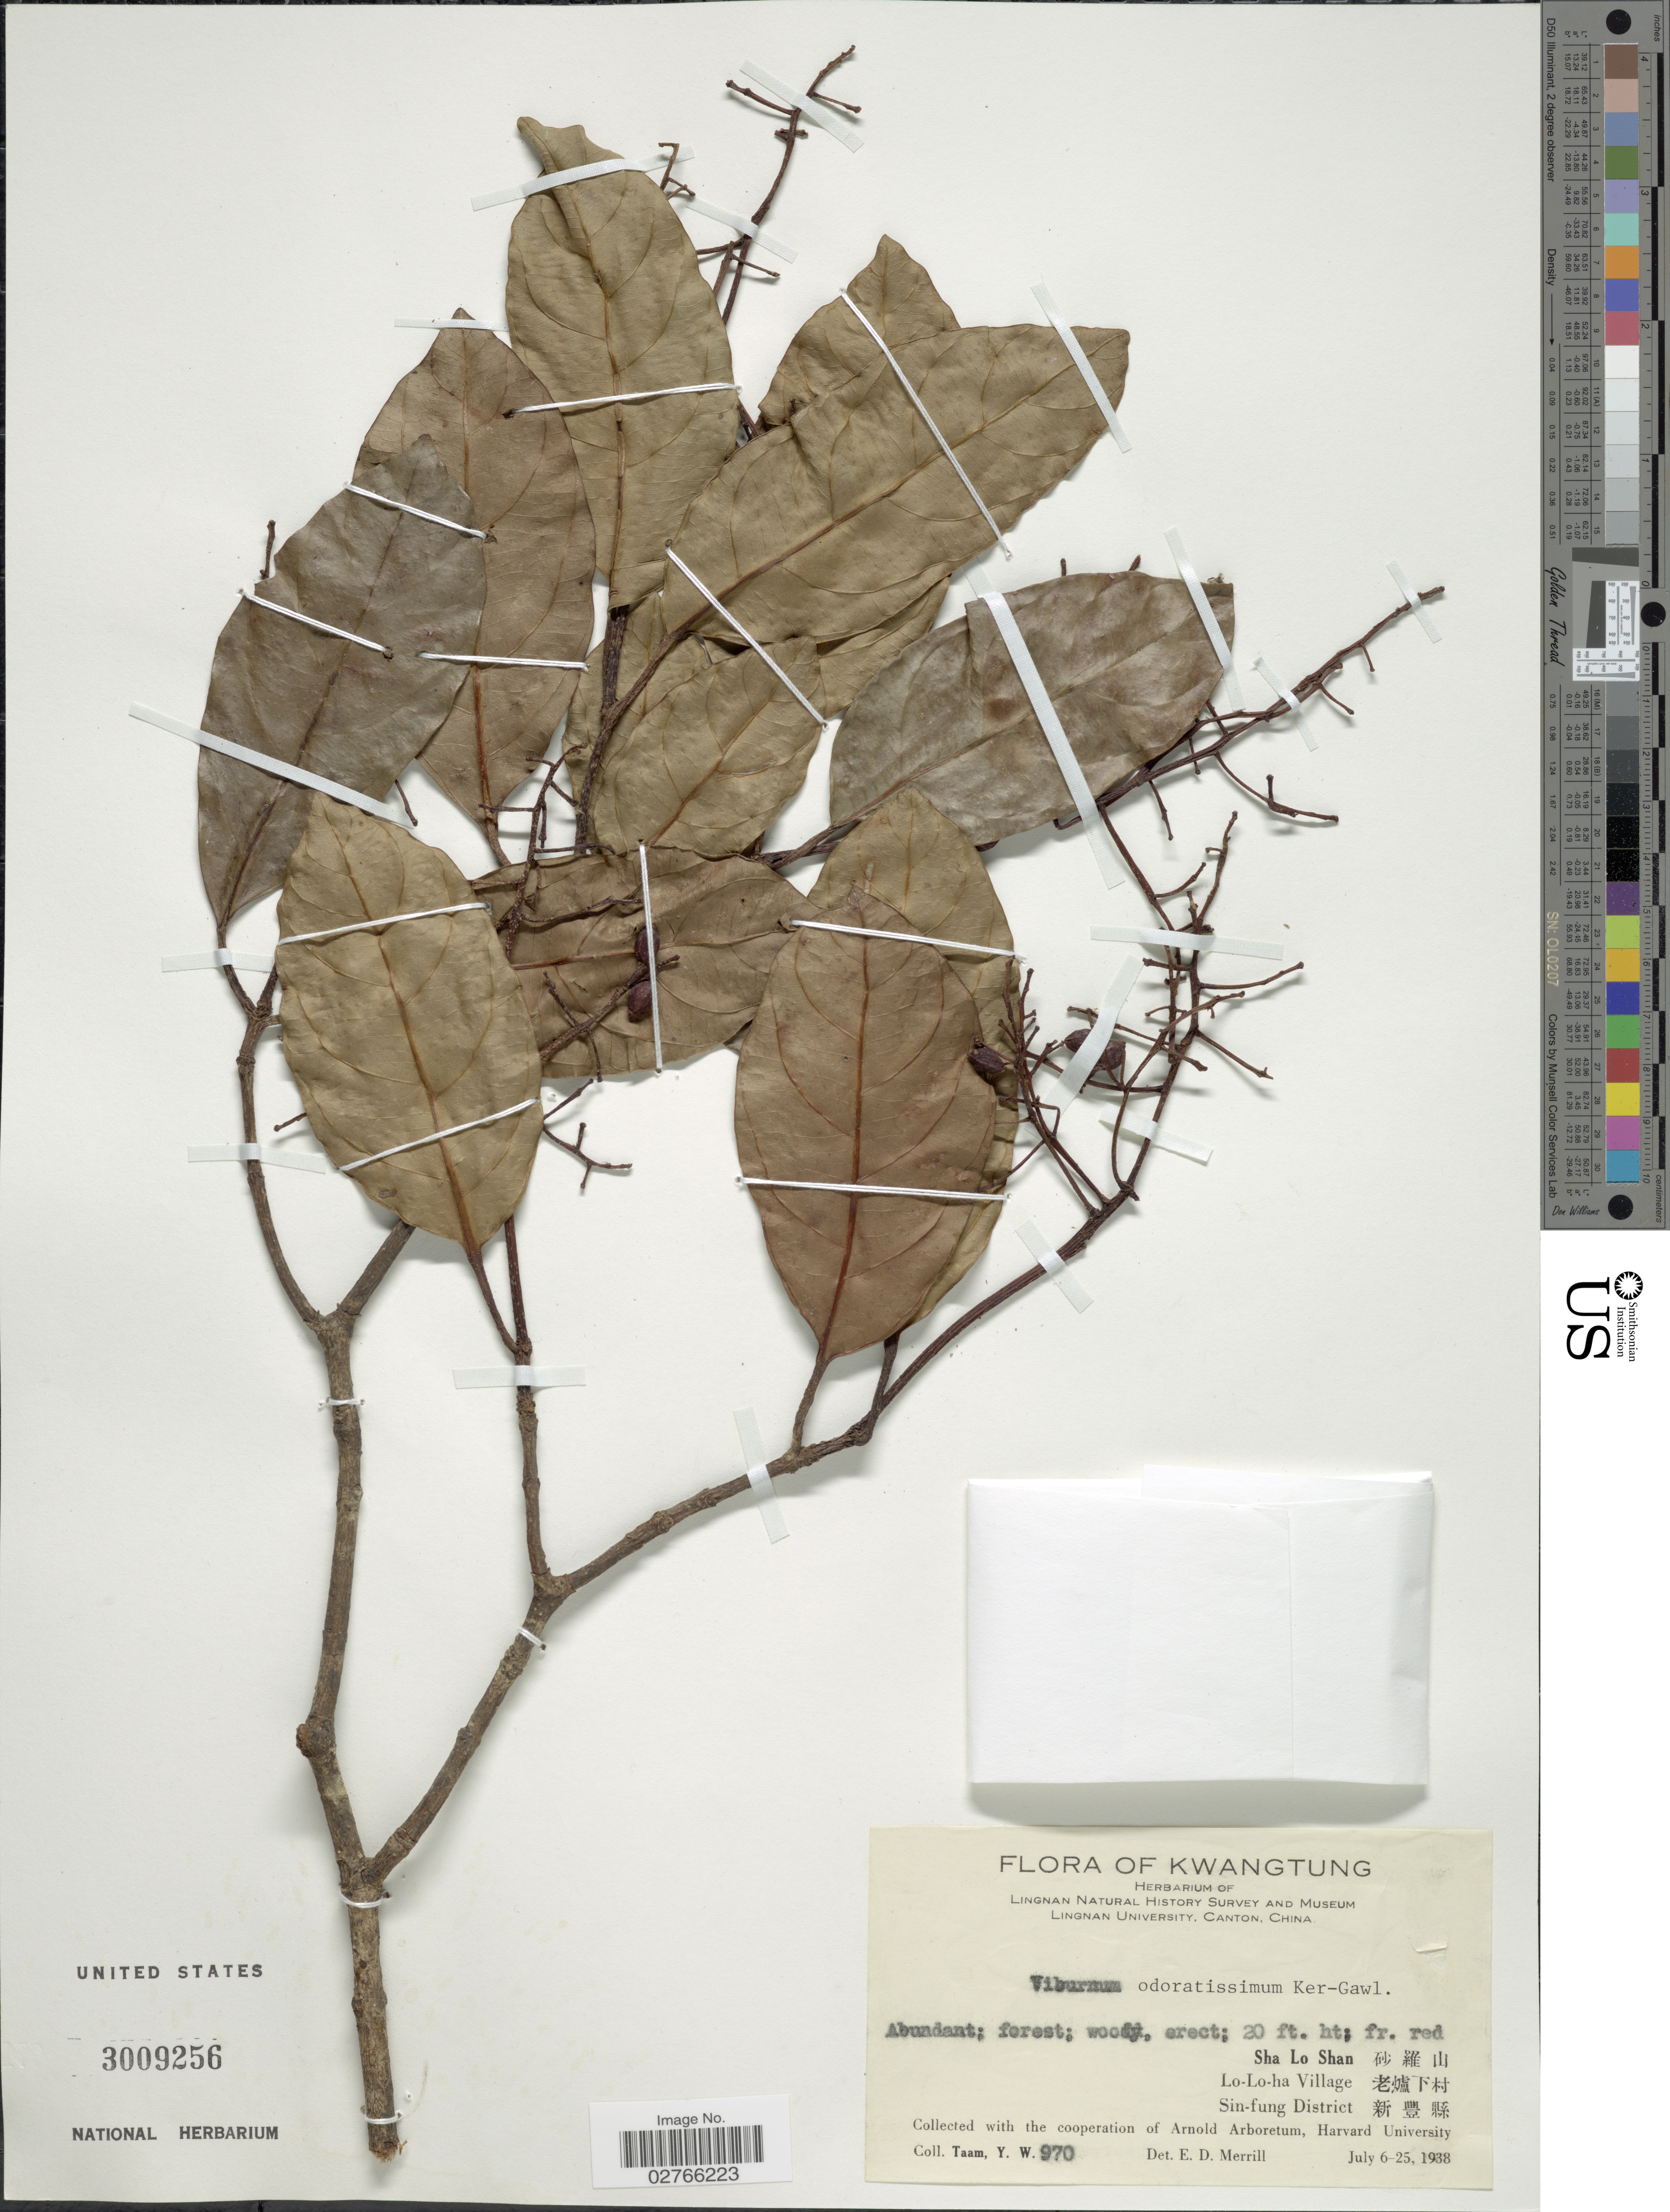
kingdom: Plantae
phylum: Tracheophyta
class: Magnoliopsida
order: Dipsacales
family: Viburnaceae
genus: Viburnum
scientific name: Viburnum odoratissimum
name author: Ker Gawl.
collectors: Y. W. Taam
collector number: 970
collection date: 1936-07-06/1938-07-25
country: China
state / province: Guangdong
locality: Kwangtung, Sha Lo Shan, Lo-Lo-ha village, Sin-fung District.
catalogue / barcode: US 3009256